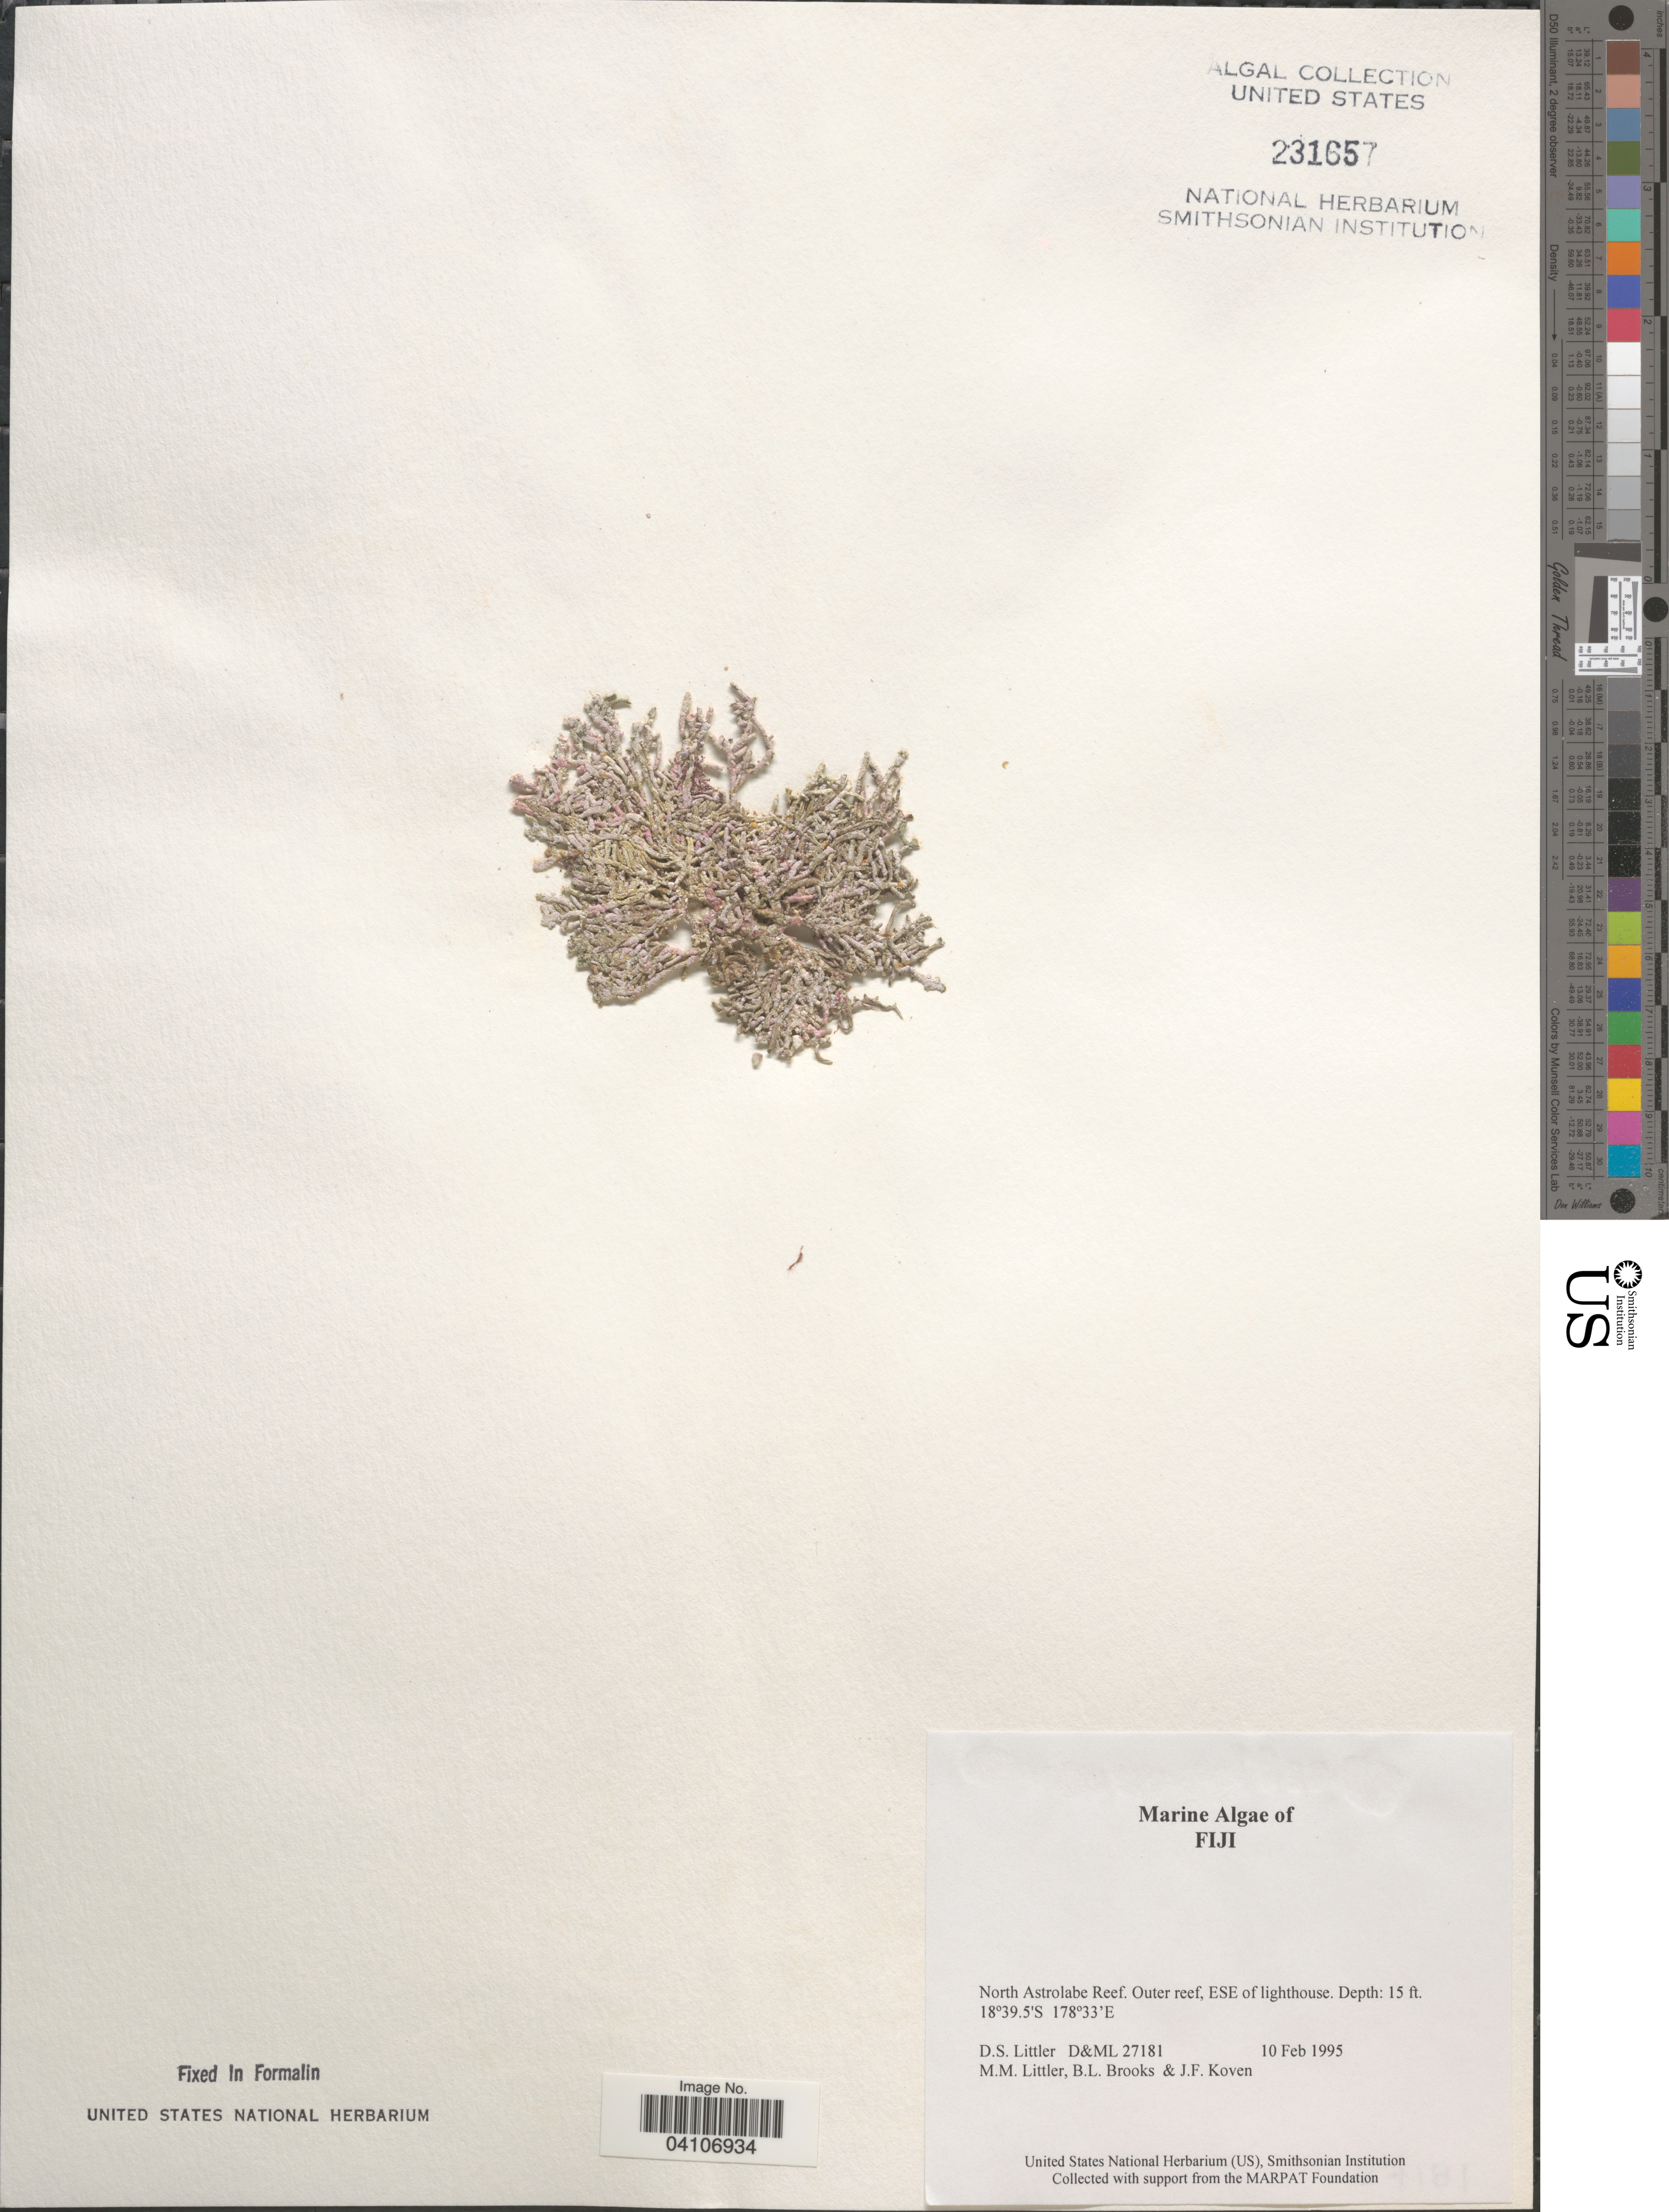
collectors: D. S. Littler, B. Brooks & J. Koven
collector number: D&ML27181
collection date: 1995-02-10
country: Fiji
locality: North Astrolabe Reef. Outer reef, ESE of lighthouse.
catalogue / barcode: US 231657